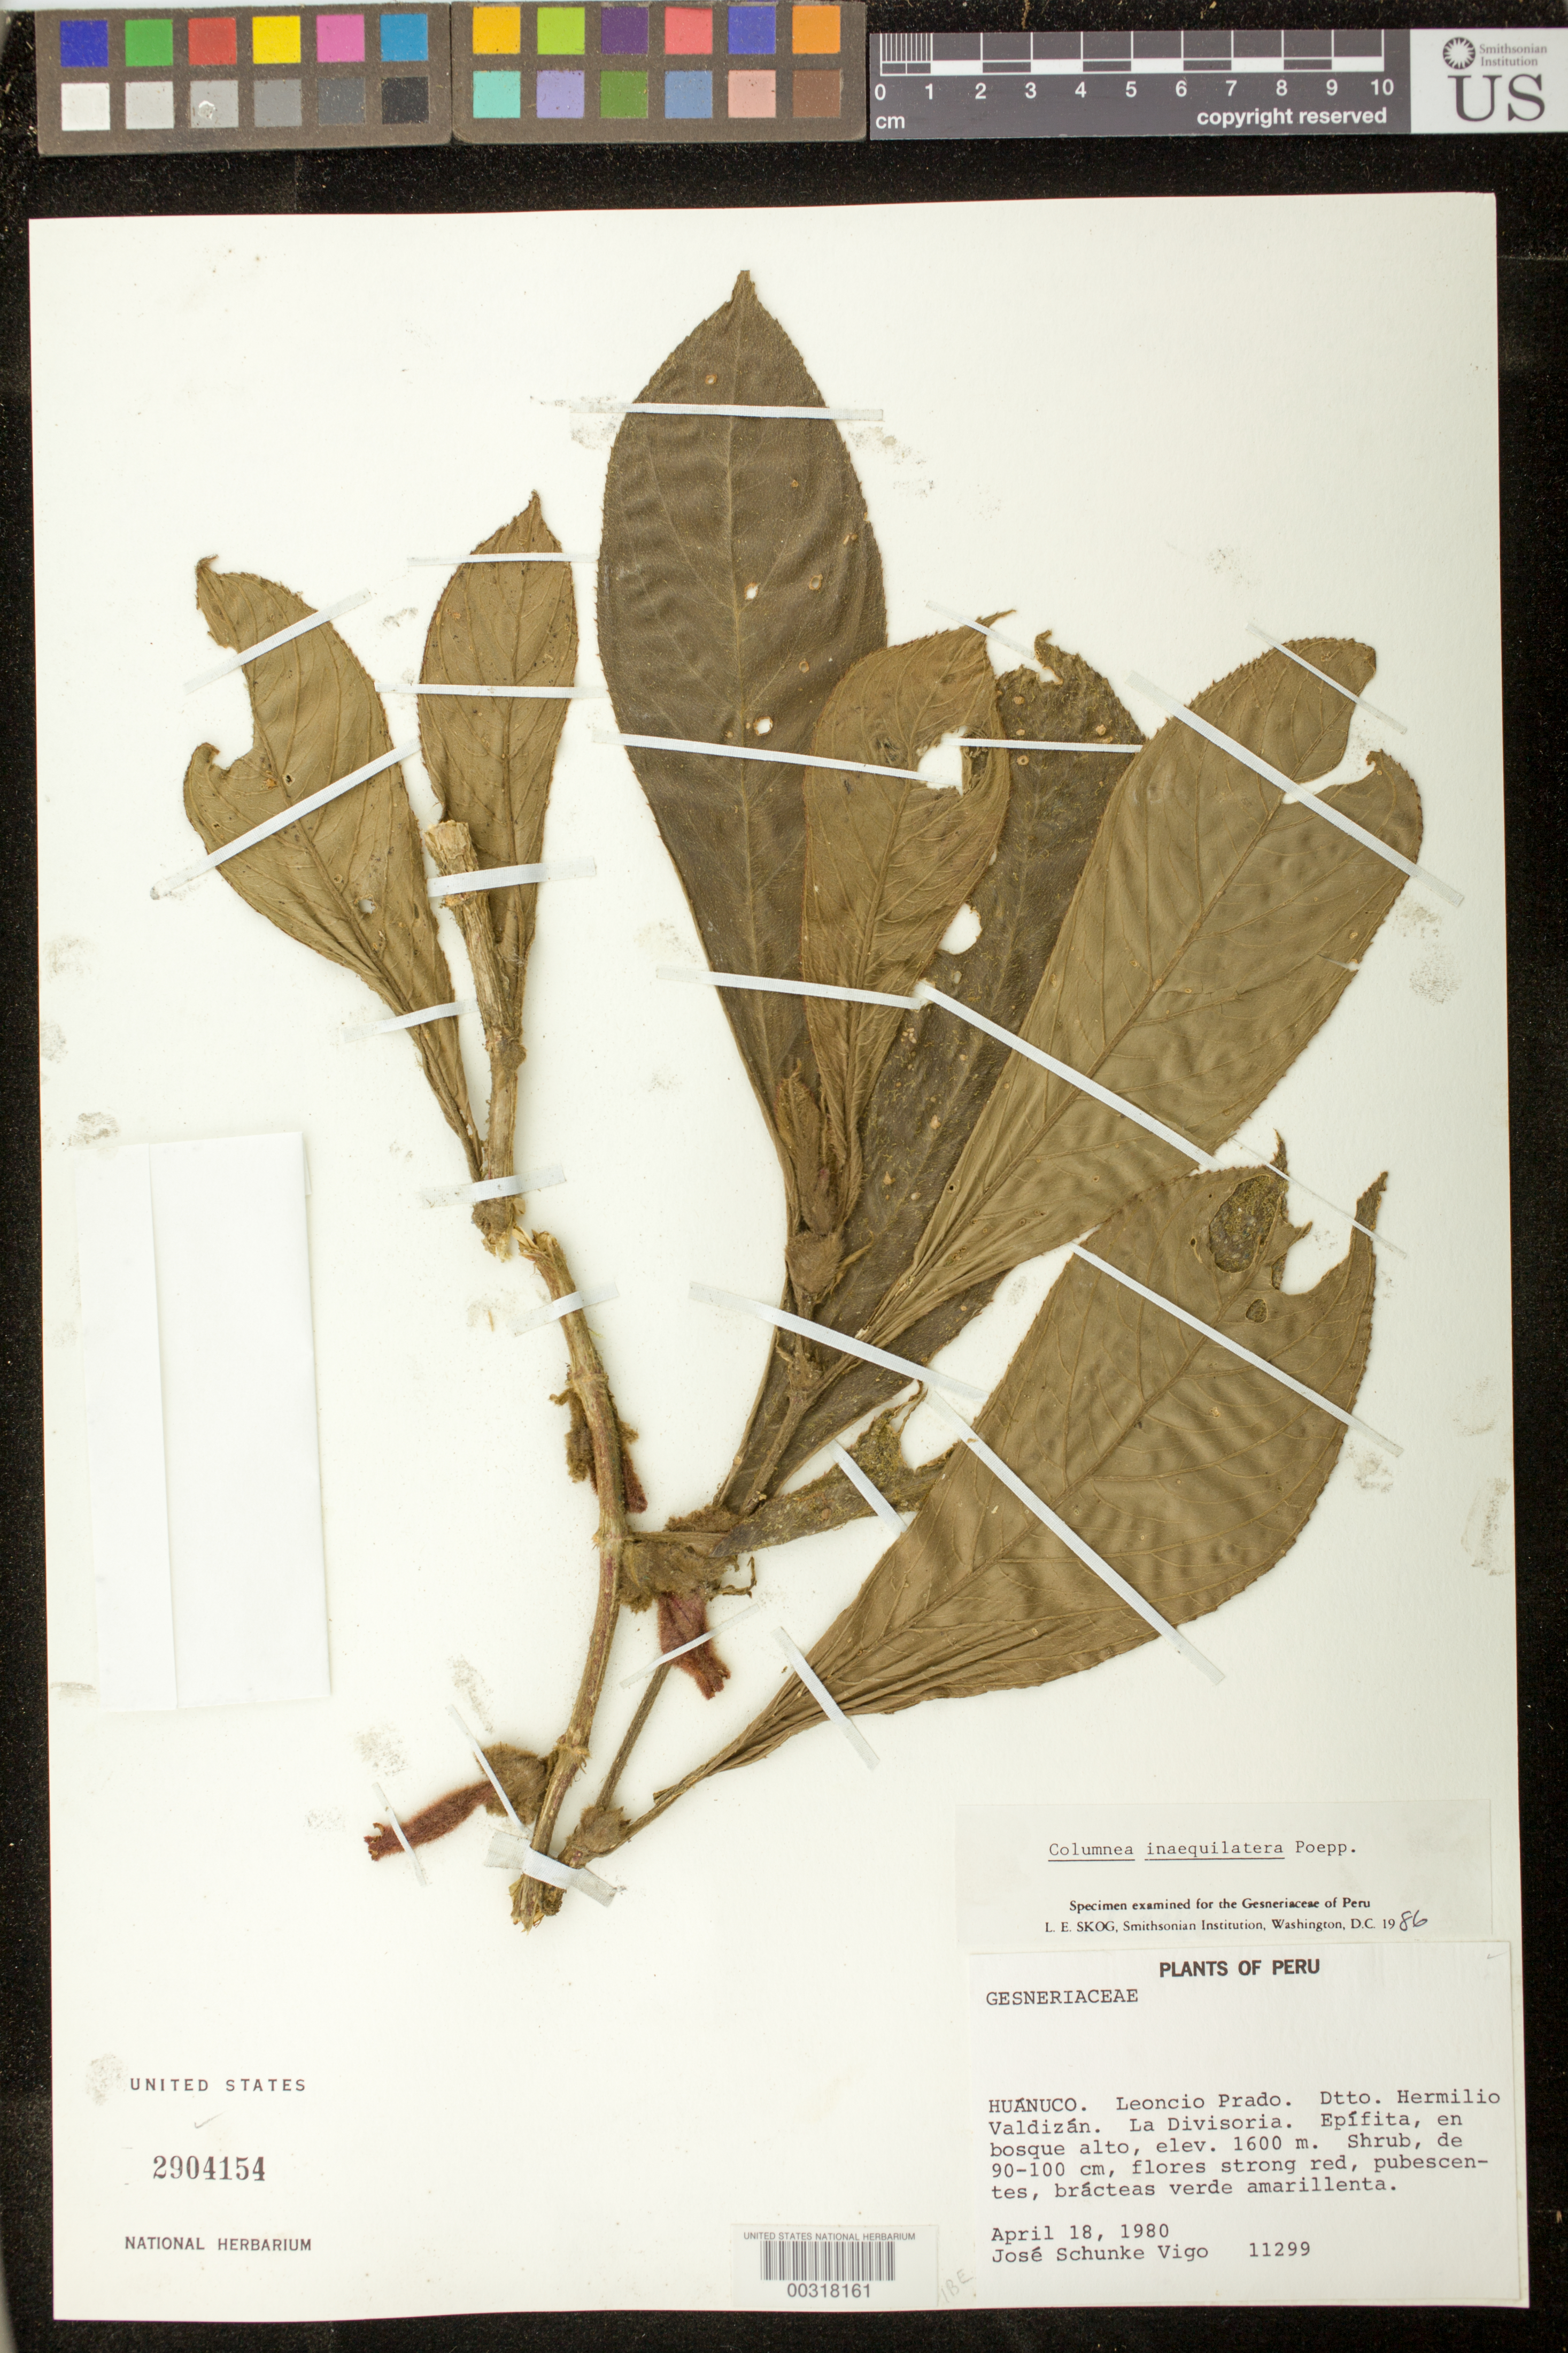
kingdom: Plantae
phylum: Tracheophyta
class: Magnoliopsida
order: Lamiales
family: Gesneriaceae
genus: Columnea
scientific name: Columnea inaequilatera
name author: Poepp.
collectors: J. Schunke Vigo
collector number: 11299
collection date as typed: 18 Apr 1980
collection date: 1980-04-18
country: Peru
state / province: Huánuco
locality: Prov. Leoncio Prado; Dtto. Hermilio Valdizan, La Divisoria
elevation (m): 1600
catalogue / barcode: US 2904154